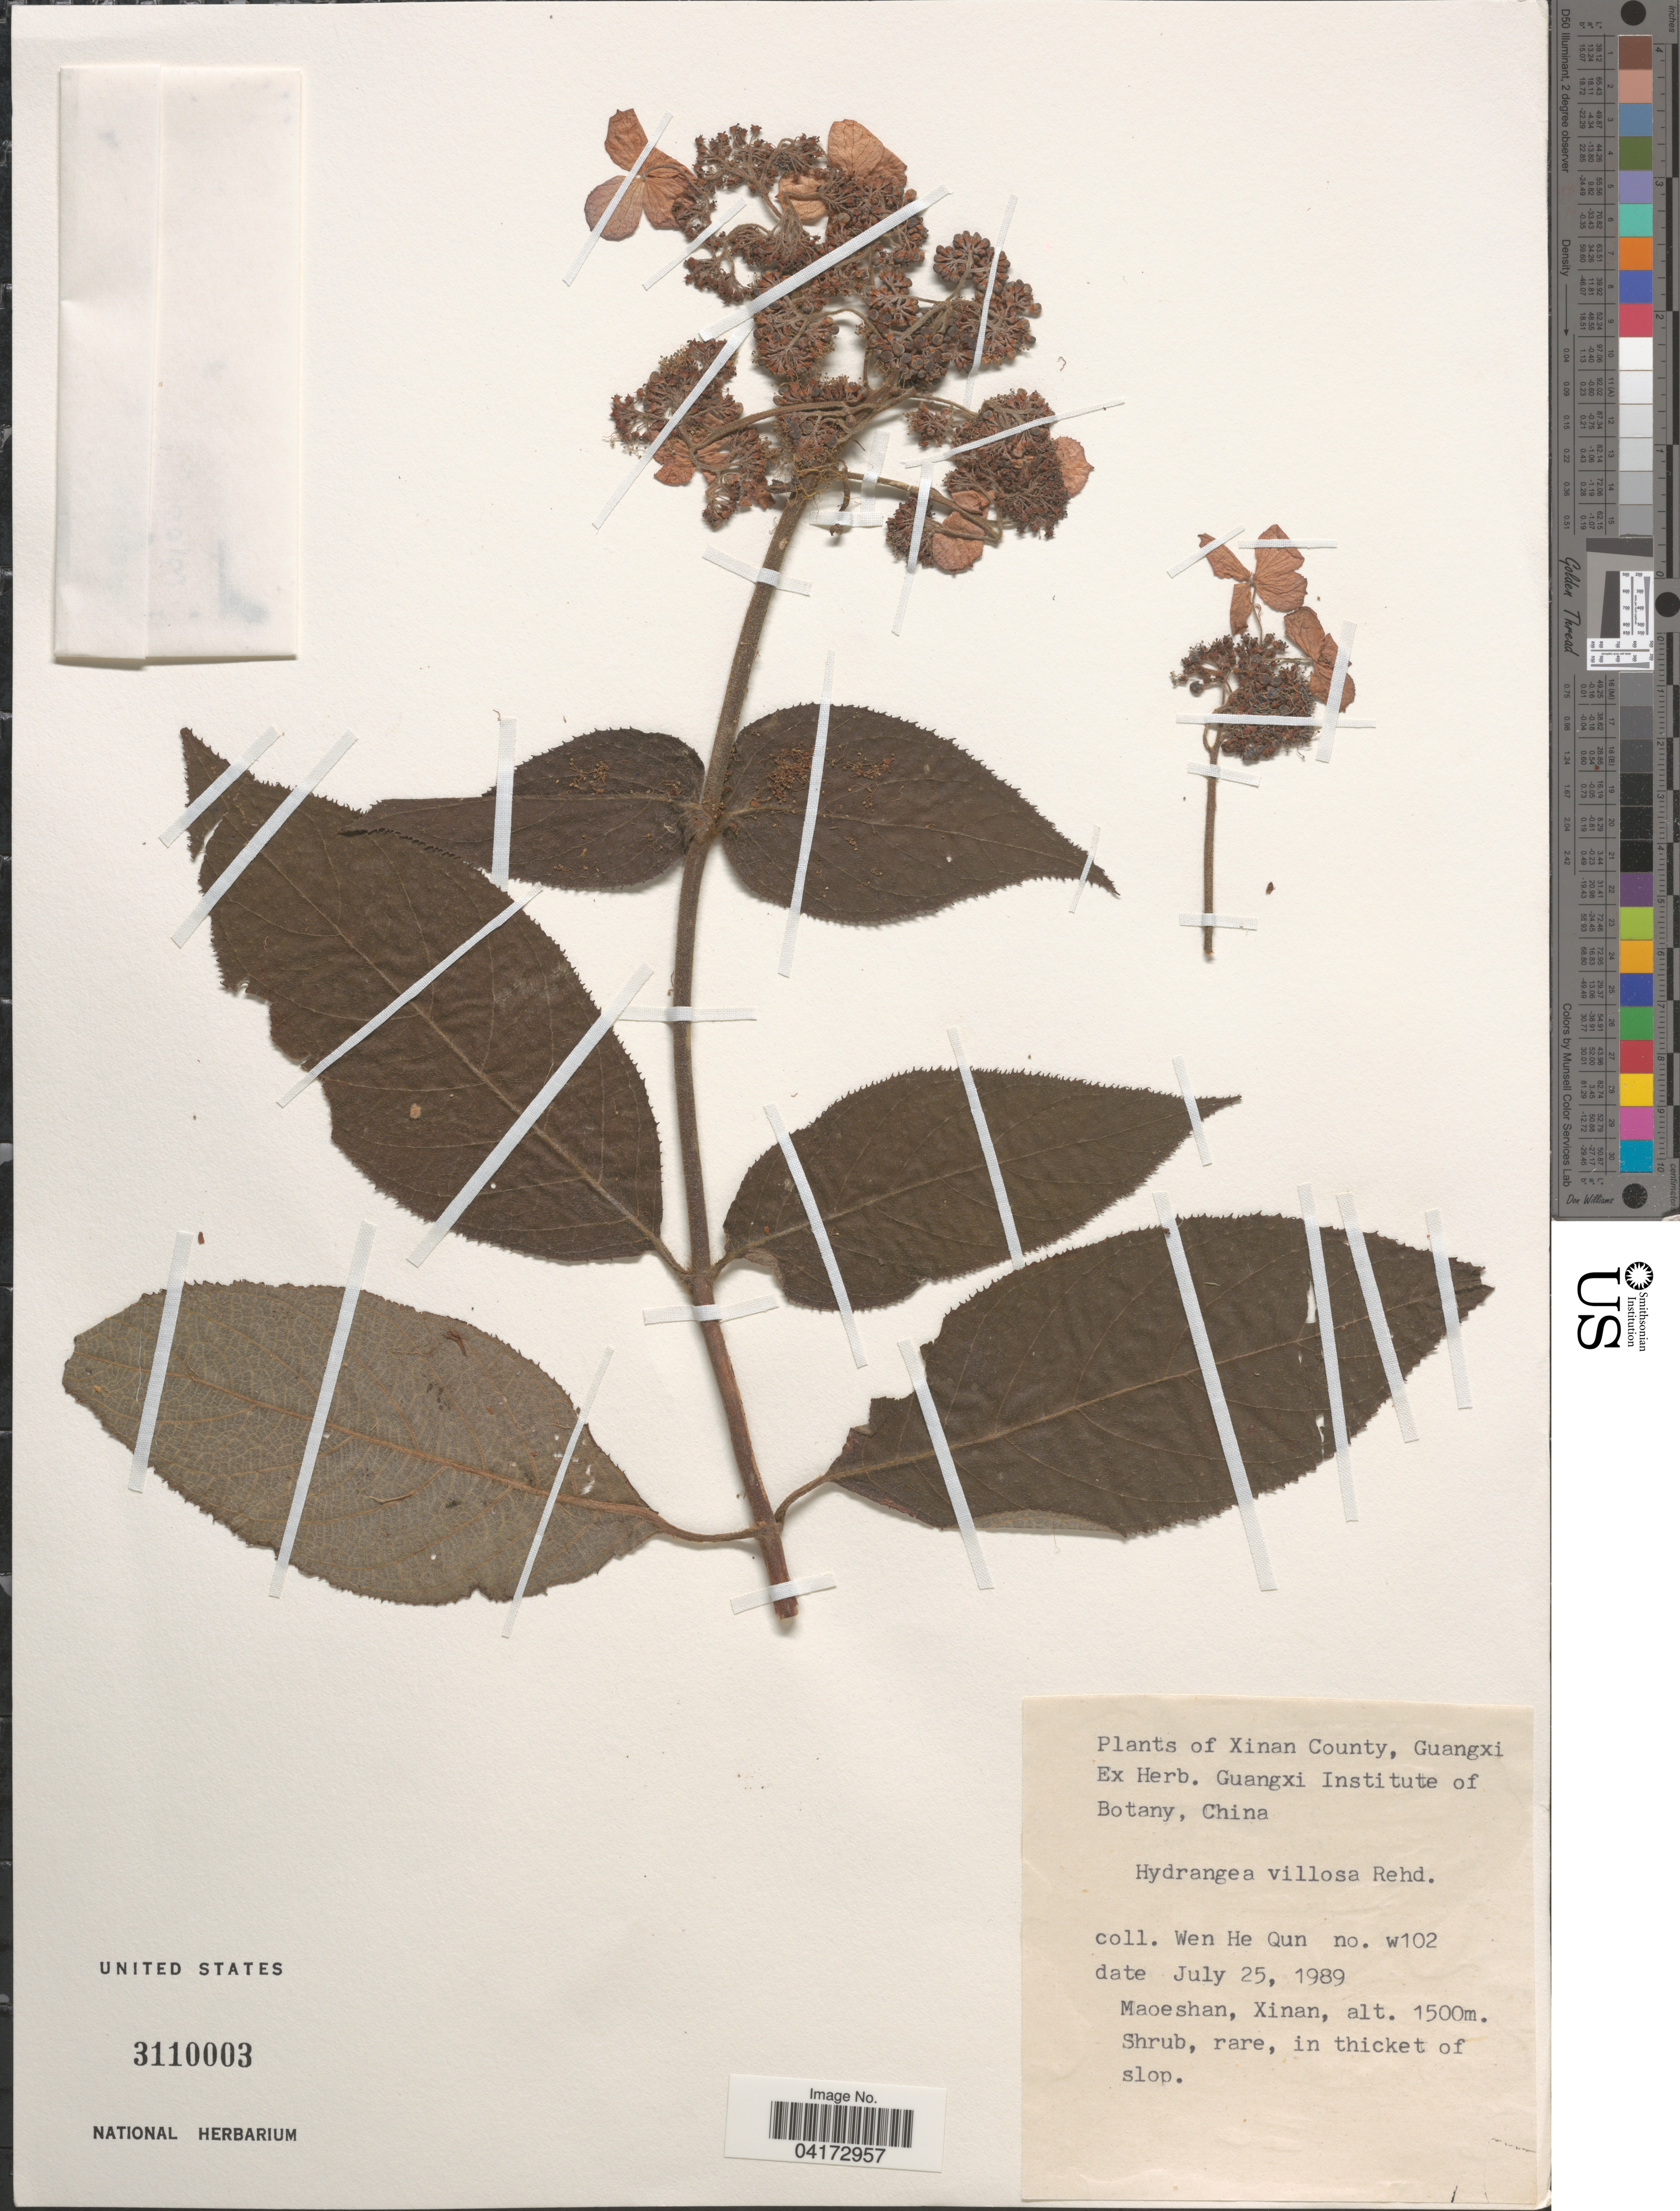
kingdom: Plantae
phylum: Tracheophyta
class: Magnoliopsida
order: Cornales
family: Hydrangeaceae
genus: Hydrangea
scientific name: Hydrangea villosa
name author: Rehder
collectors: W. Qun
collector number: w102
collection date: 1989-07-25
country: China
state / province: Guangxi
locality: Xinan County, Guangxi. Maoeshan, Xinan.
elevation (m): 1500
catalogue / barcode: US 3110003